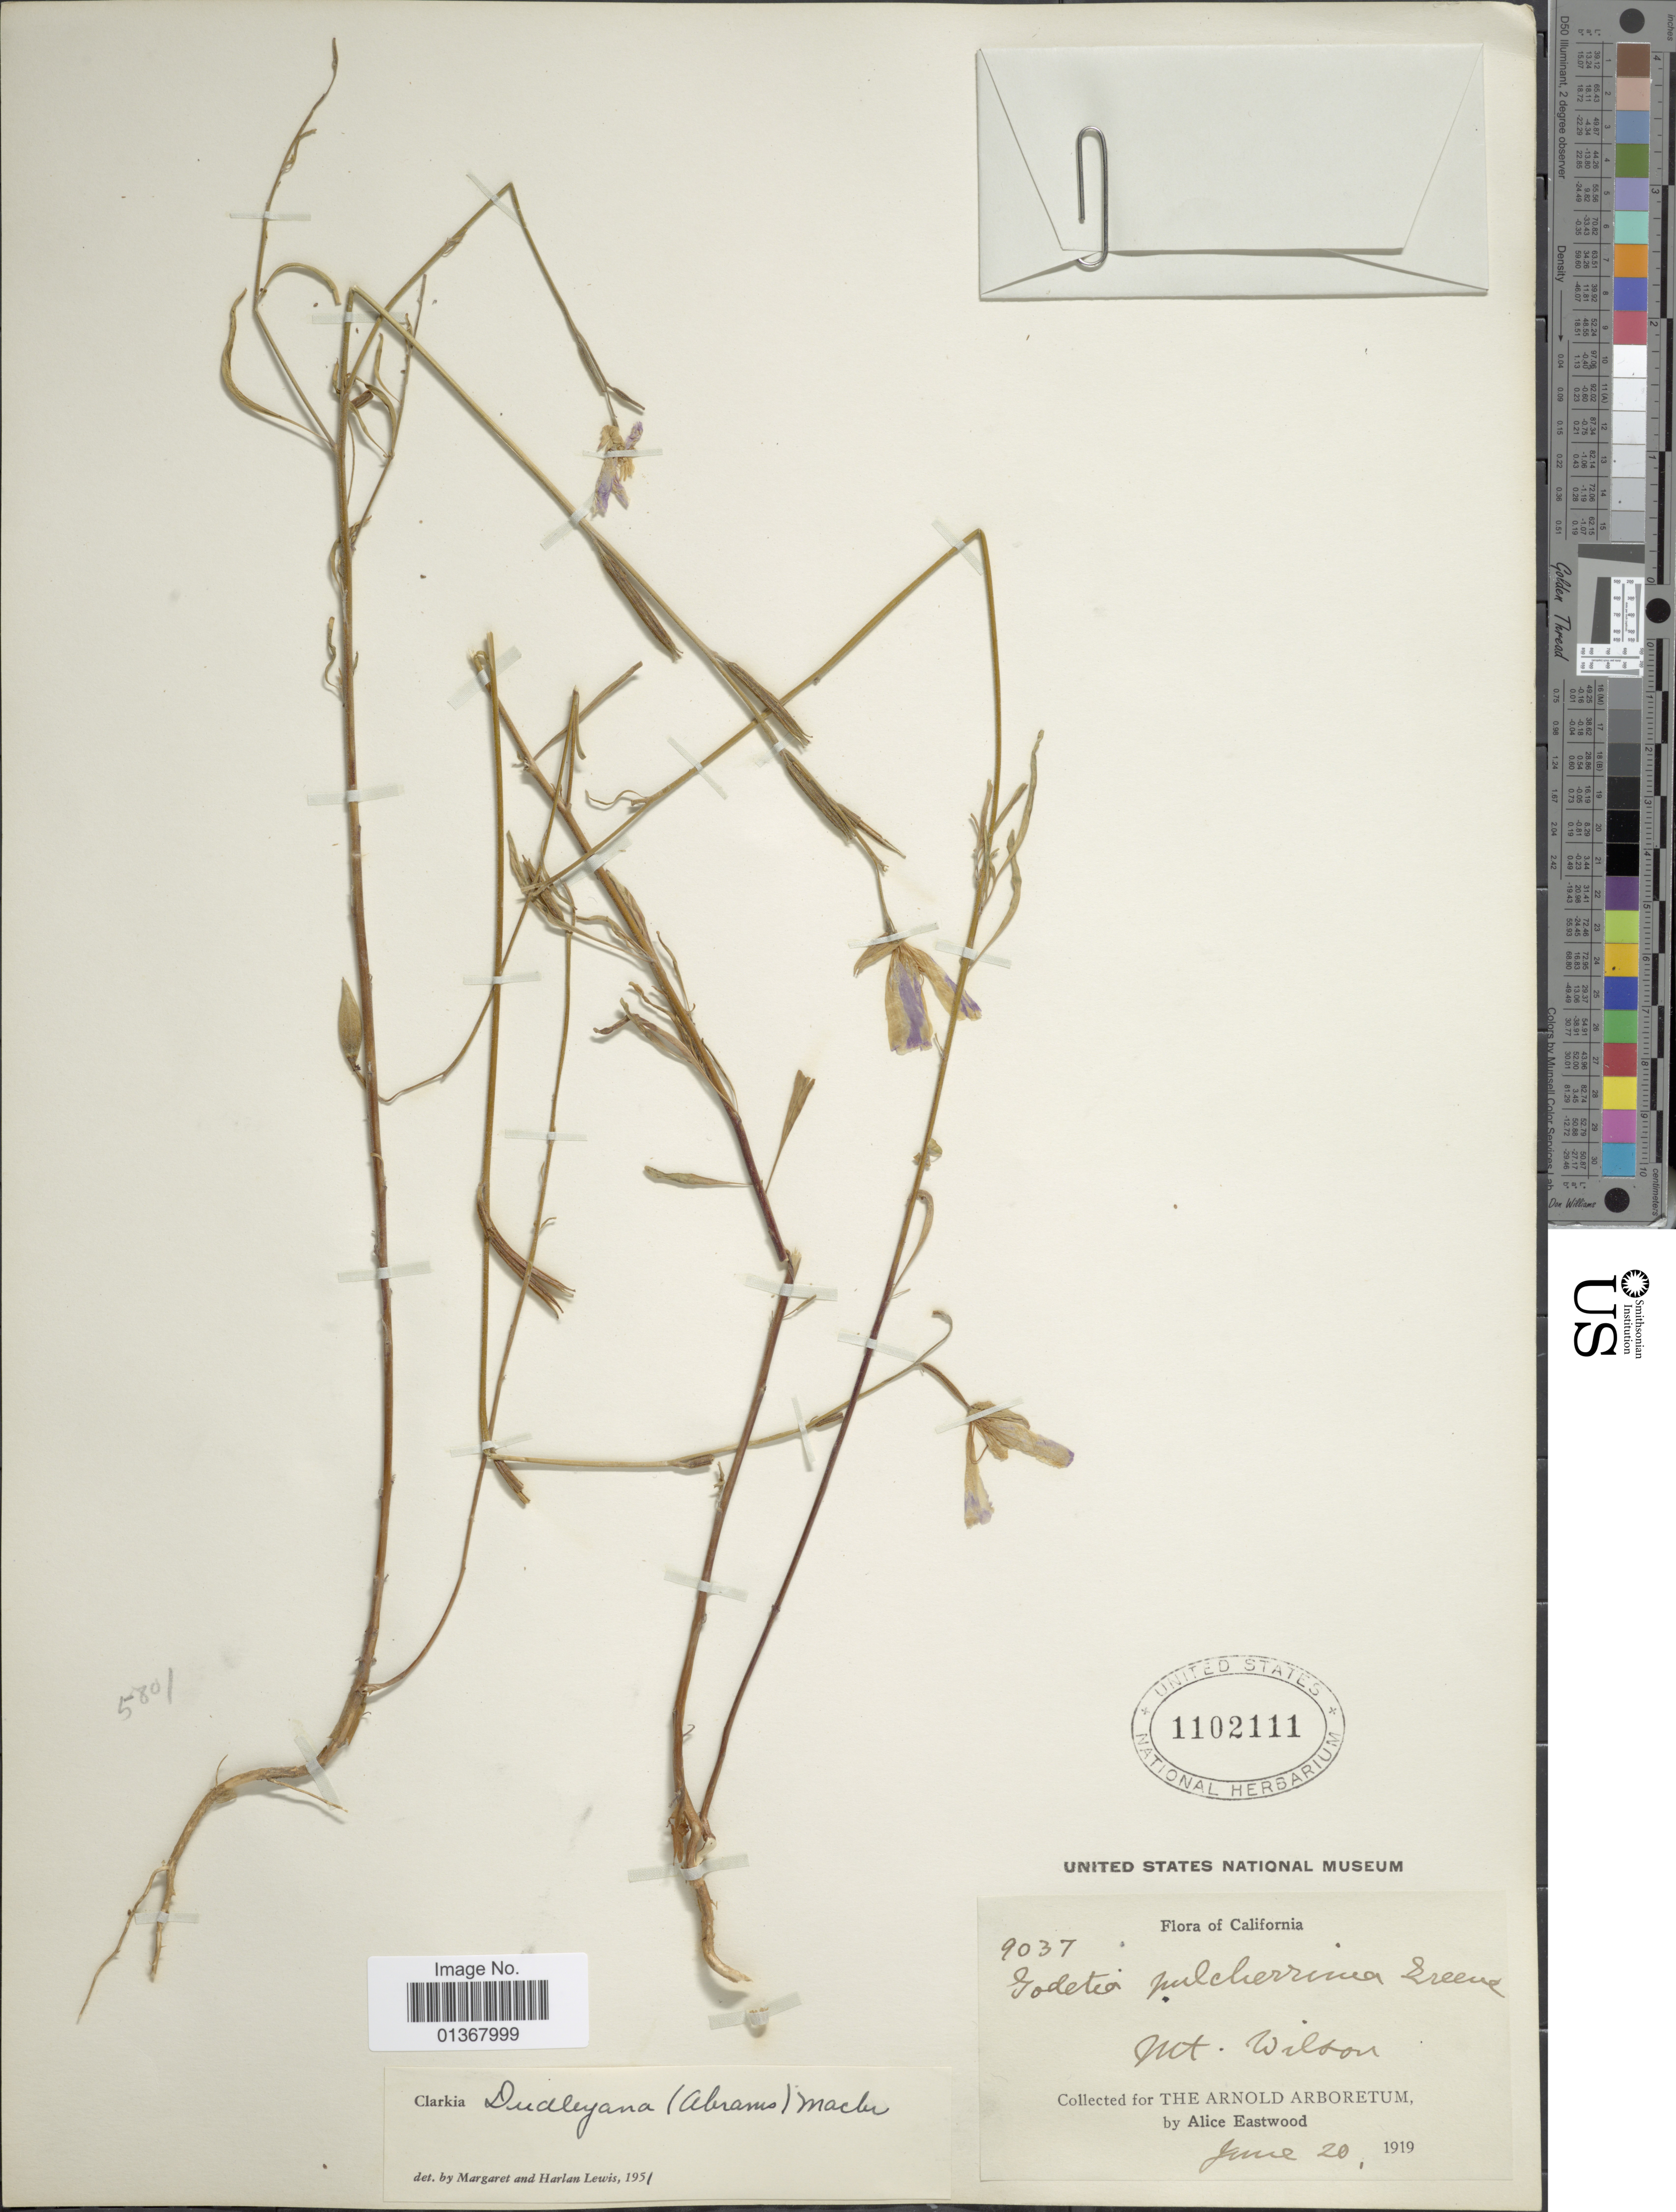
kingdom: Plantae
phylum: Tracheophyta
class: Magnoliopsida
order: Myrtales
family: Onagraceae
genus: Clarkia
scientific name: Clarkia dudleyana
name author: (Abrams) J.F. Macbr.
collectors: A. Eastwood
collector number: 9037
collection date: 1919-06-20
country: United States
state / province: California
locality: Mt. Wilson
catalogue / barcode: US 1102111